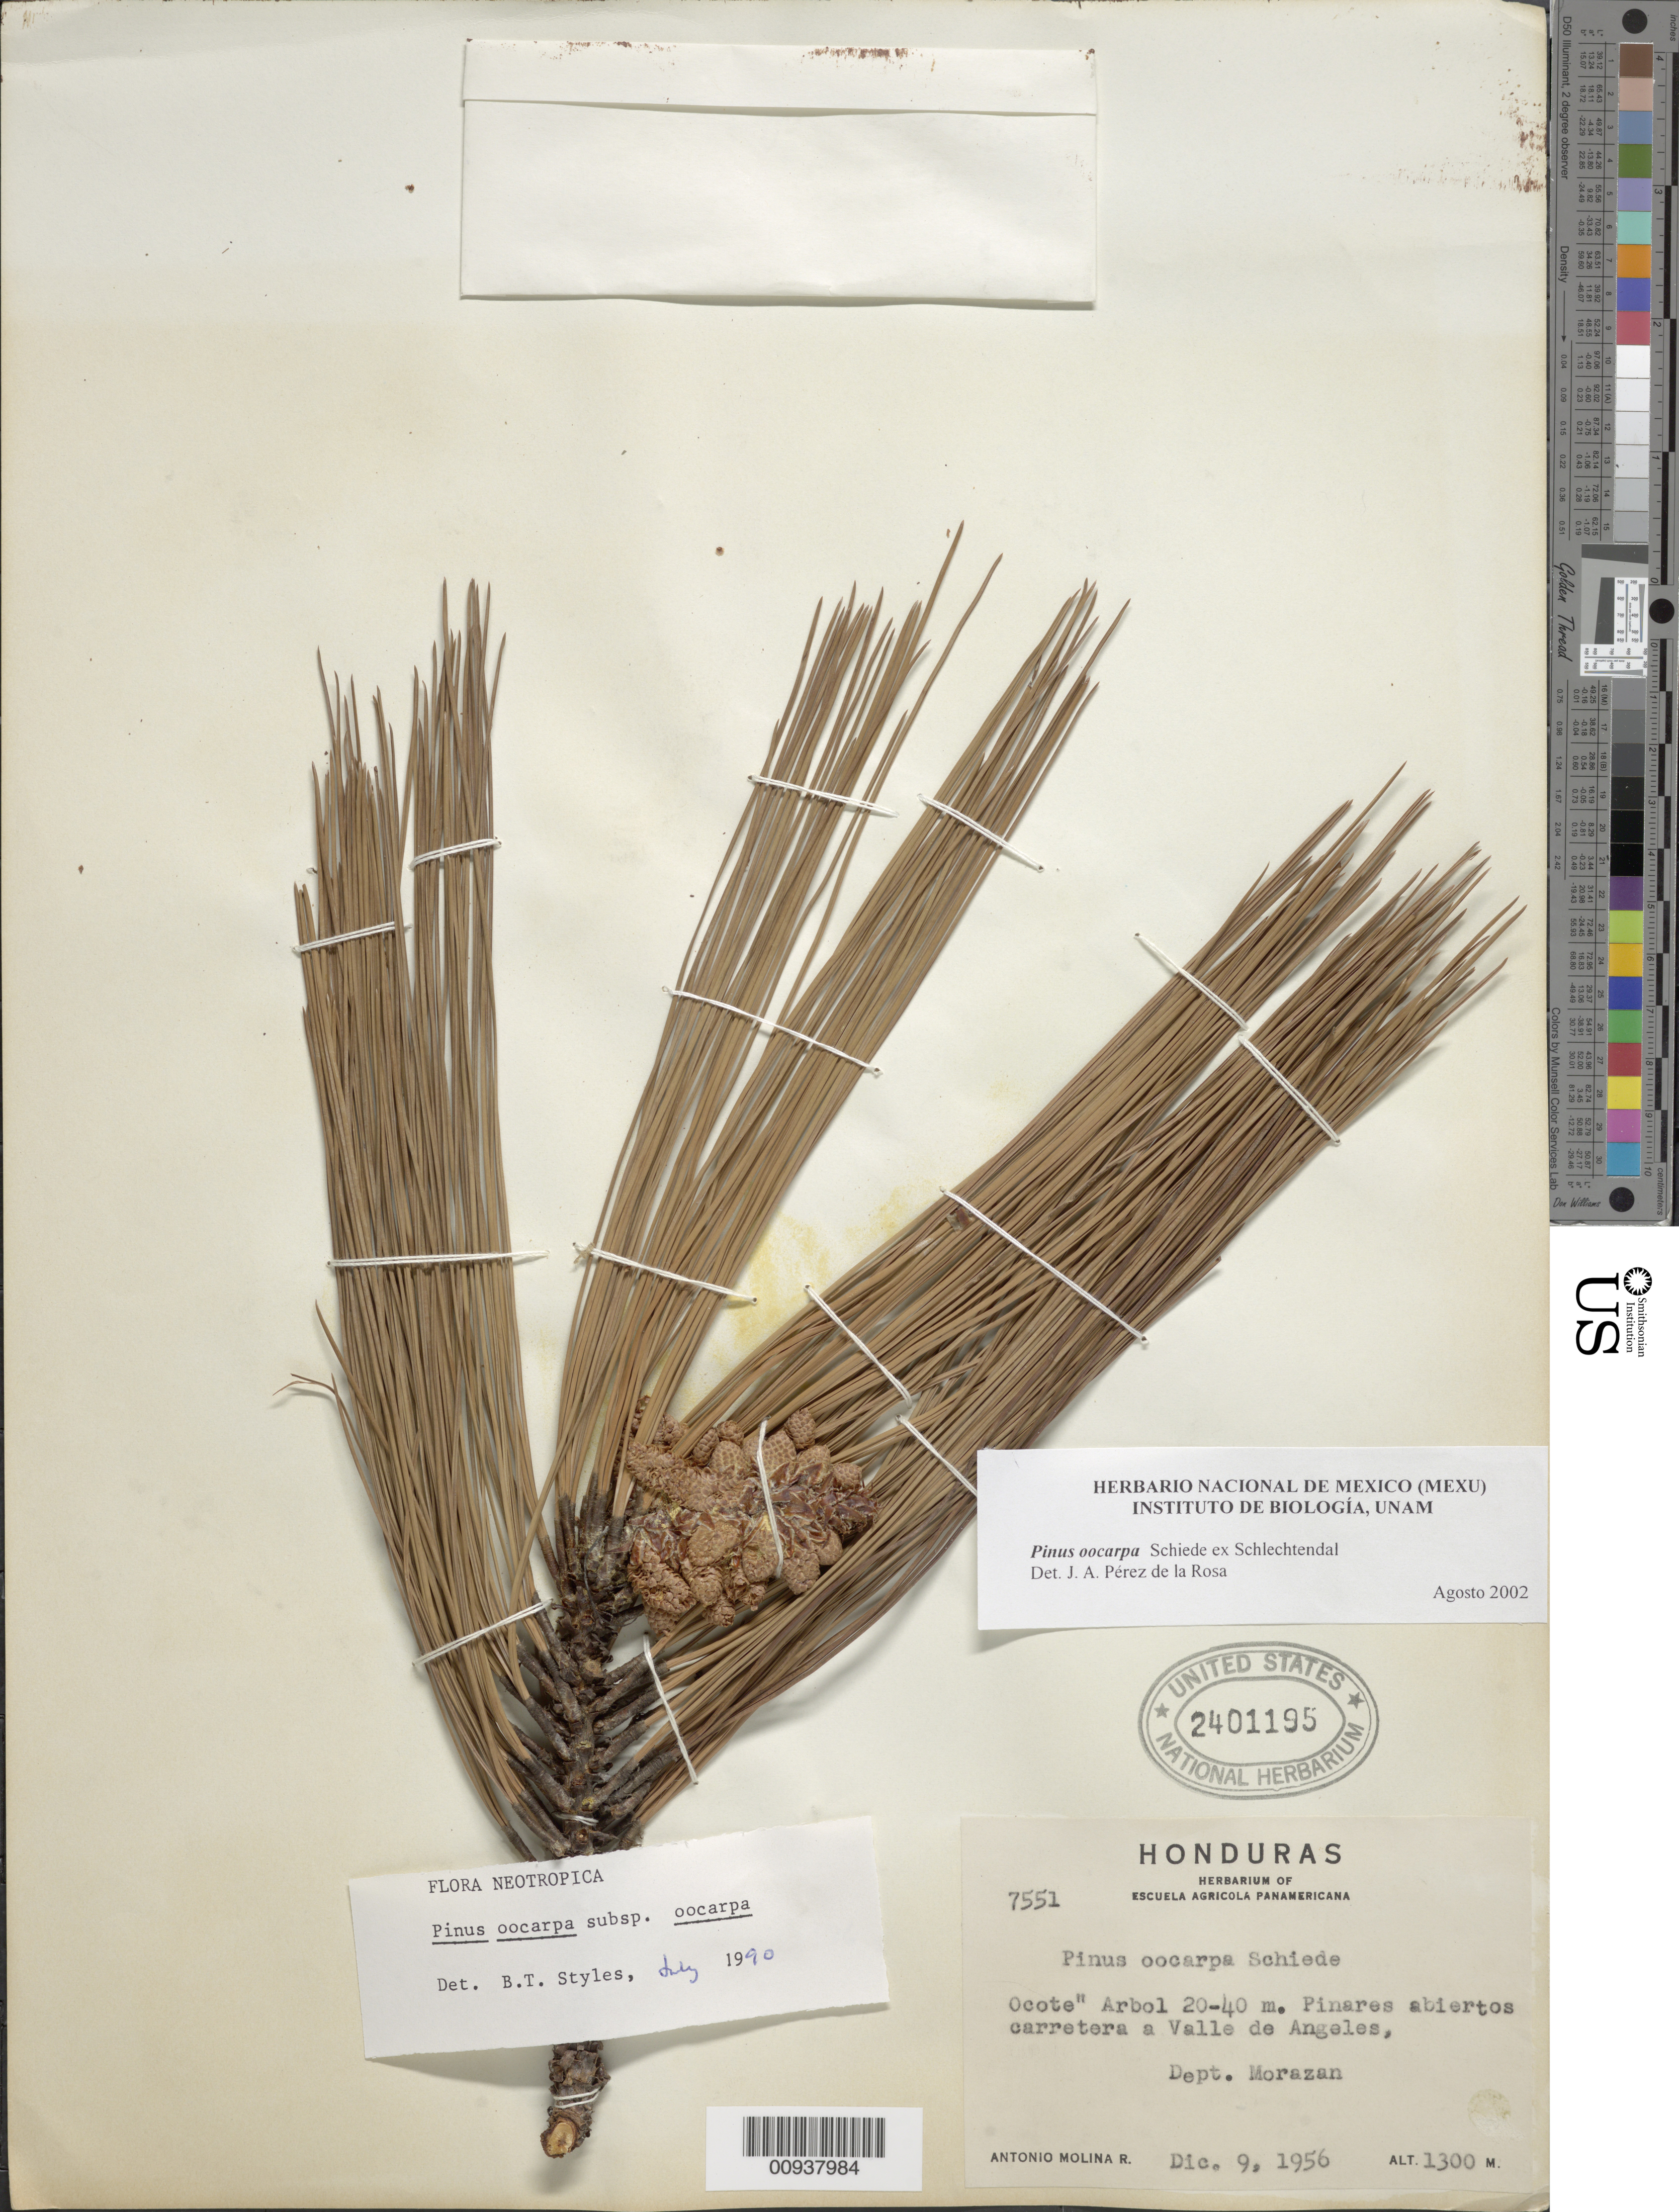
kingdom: Plantae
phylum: Tracheophyta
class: Pinopsida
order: Pinales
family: Pinaceae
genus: Pinus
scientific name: Pinus oocarpa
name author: Schiede ex Schltdl.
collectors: A. Molina R.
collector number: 7551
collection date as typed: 09 Dec 1956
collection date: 1956-12-09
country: Honduras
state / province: Fco. Morazán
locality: Carretera a Valle de Angeles.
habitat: Pinares abiertos.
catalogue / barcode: US 2401195